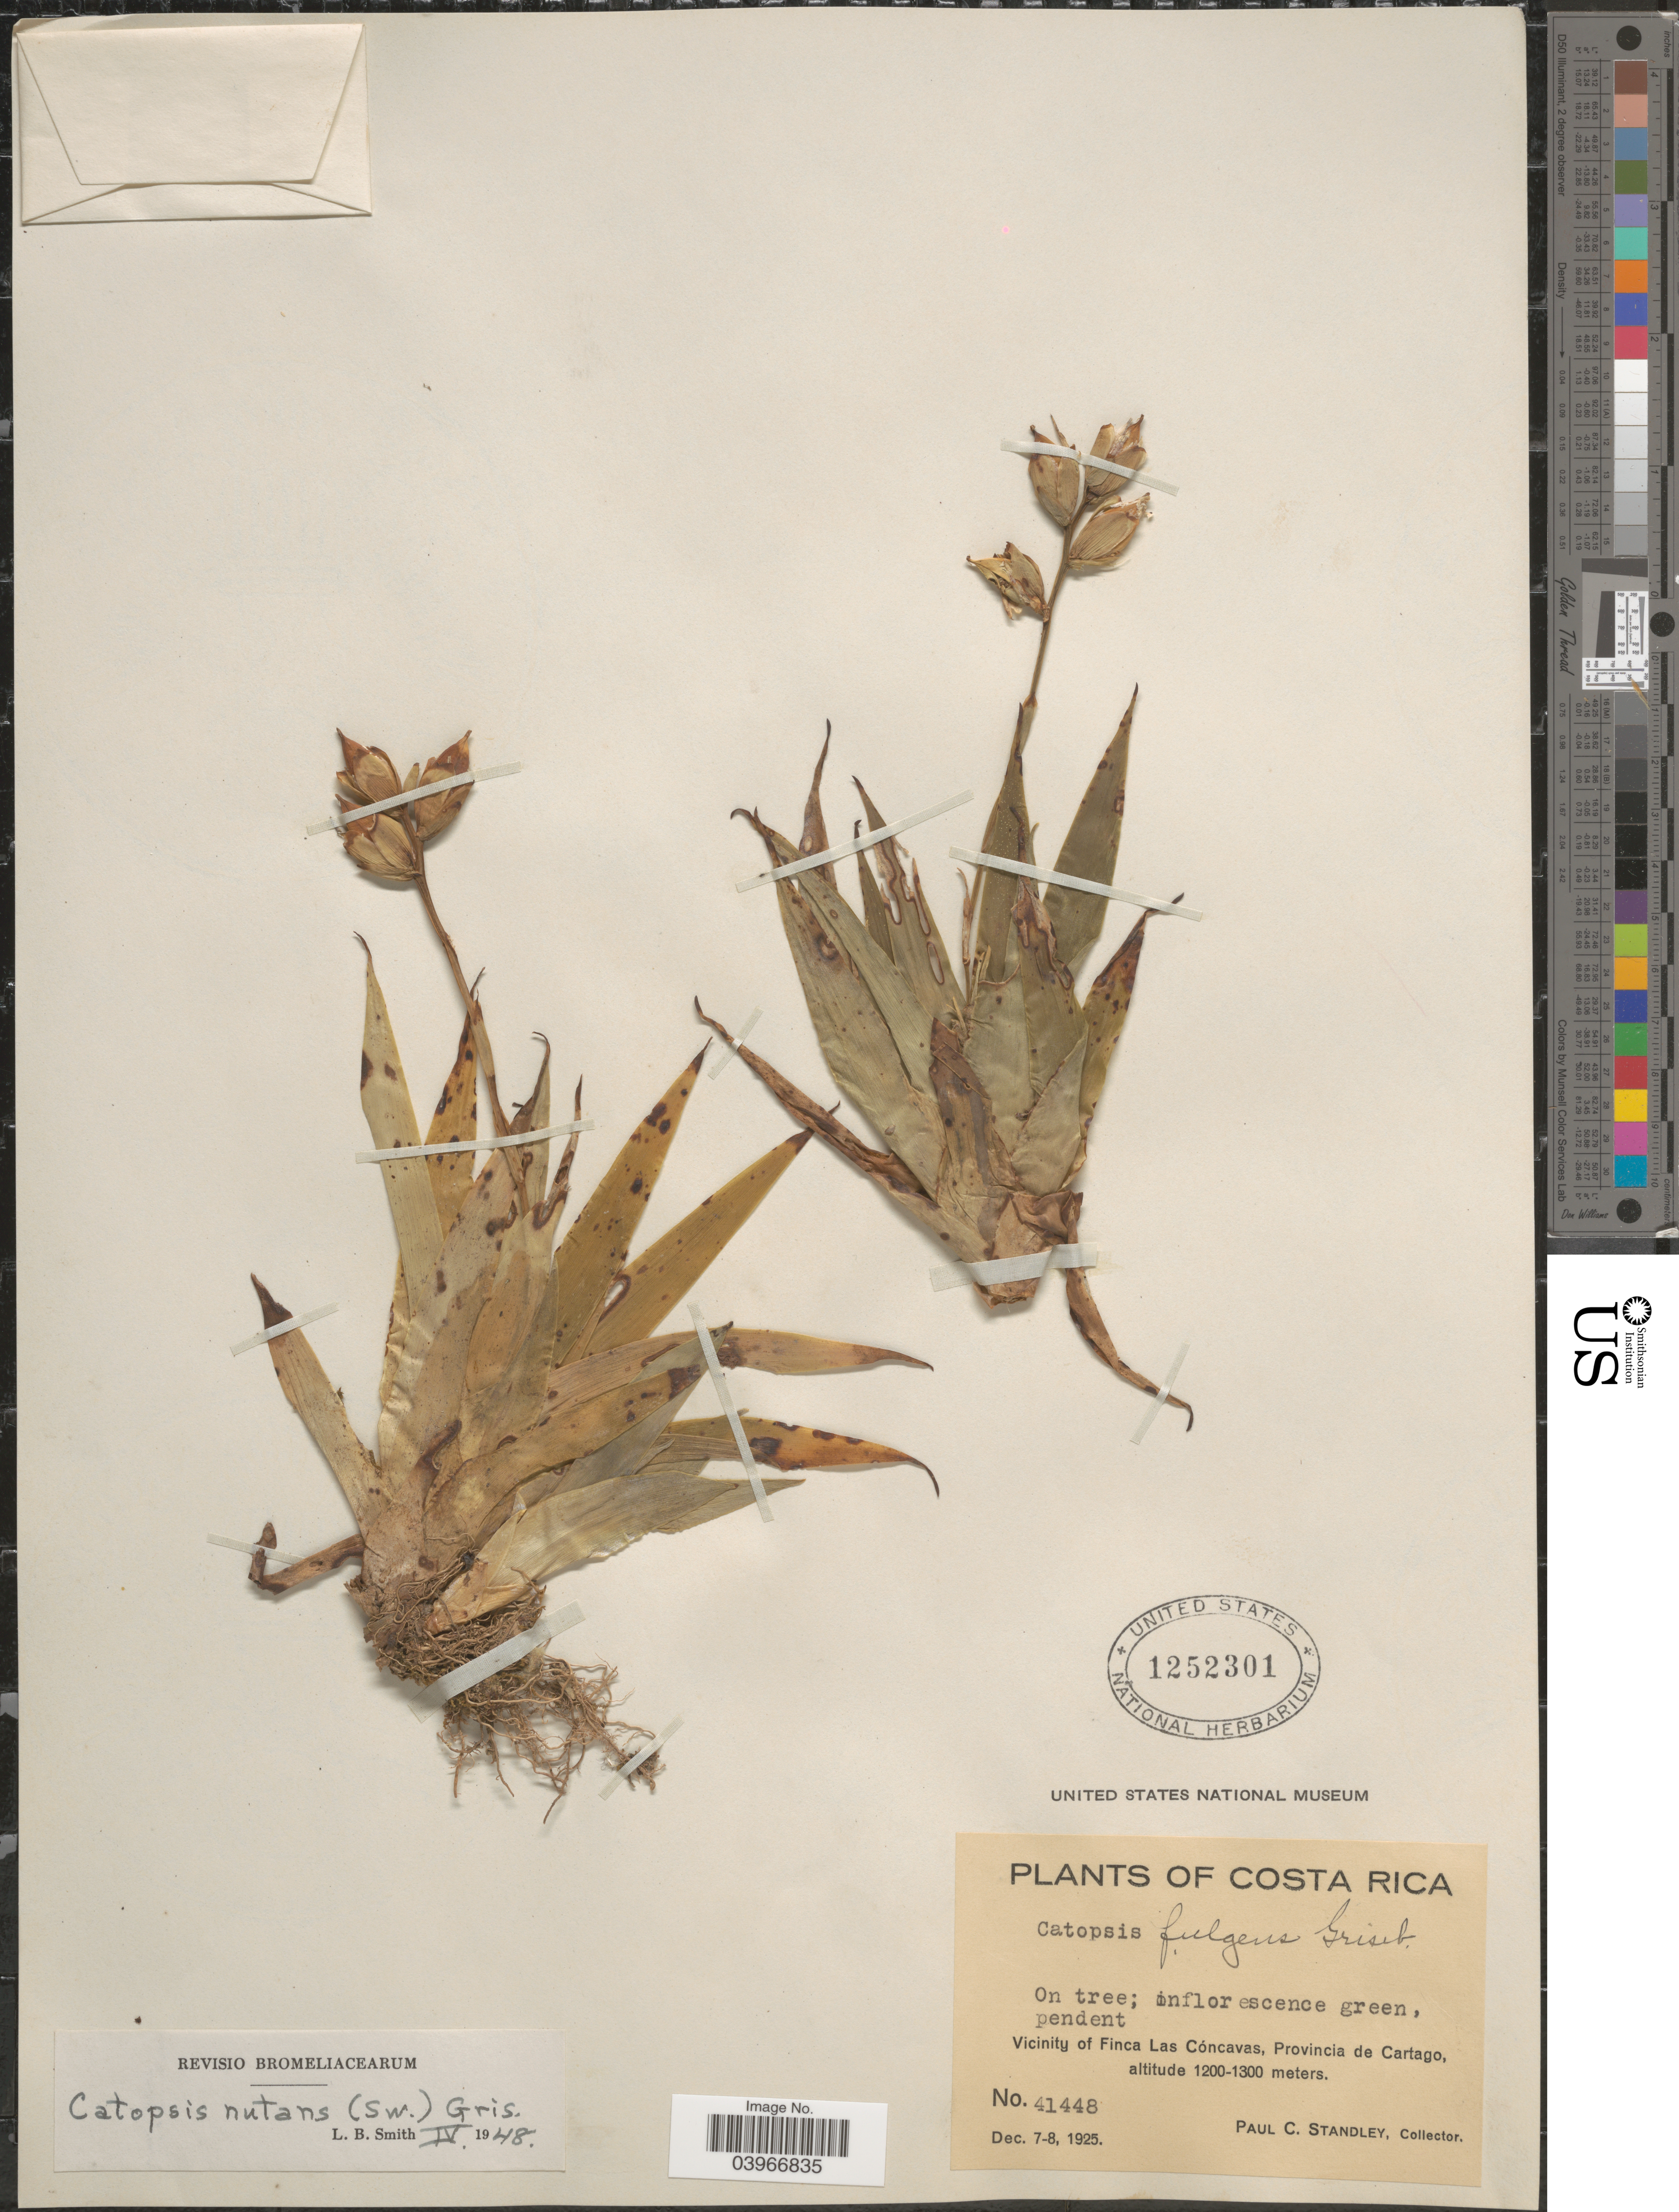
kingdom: Plantae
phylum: Tracheophyta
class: Liliopsida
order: Poales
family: Bromeliaceae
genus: Catopsis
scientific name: Catopsis nutans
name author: (Sw.) Griseb.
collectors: P. C. Standley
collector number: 41448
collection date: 1925-12-07/1925-12-08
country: Costa Rica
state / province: Cartago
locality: Vicinity of Finca Las Cóncavas.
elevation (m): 1200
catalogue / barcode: US 1252301